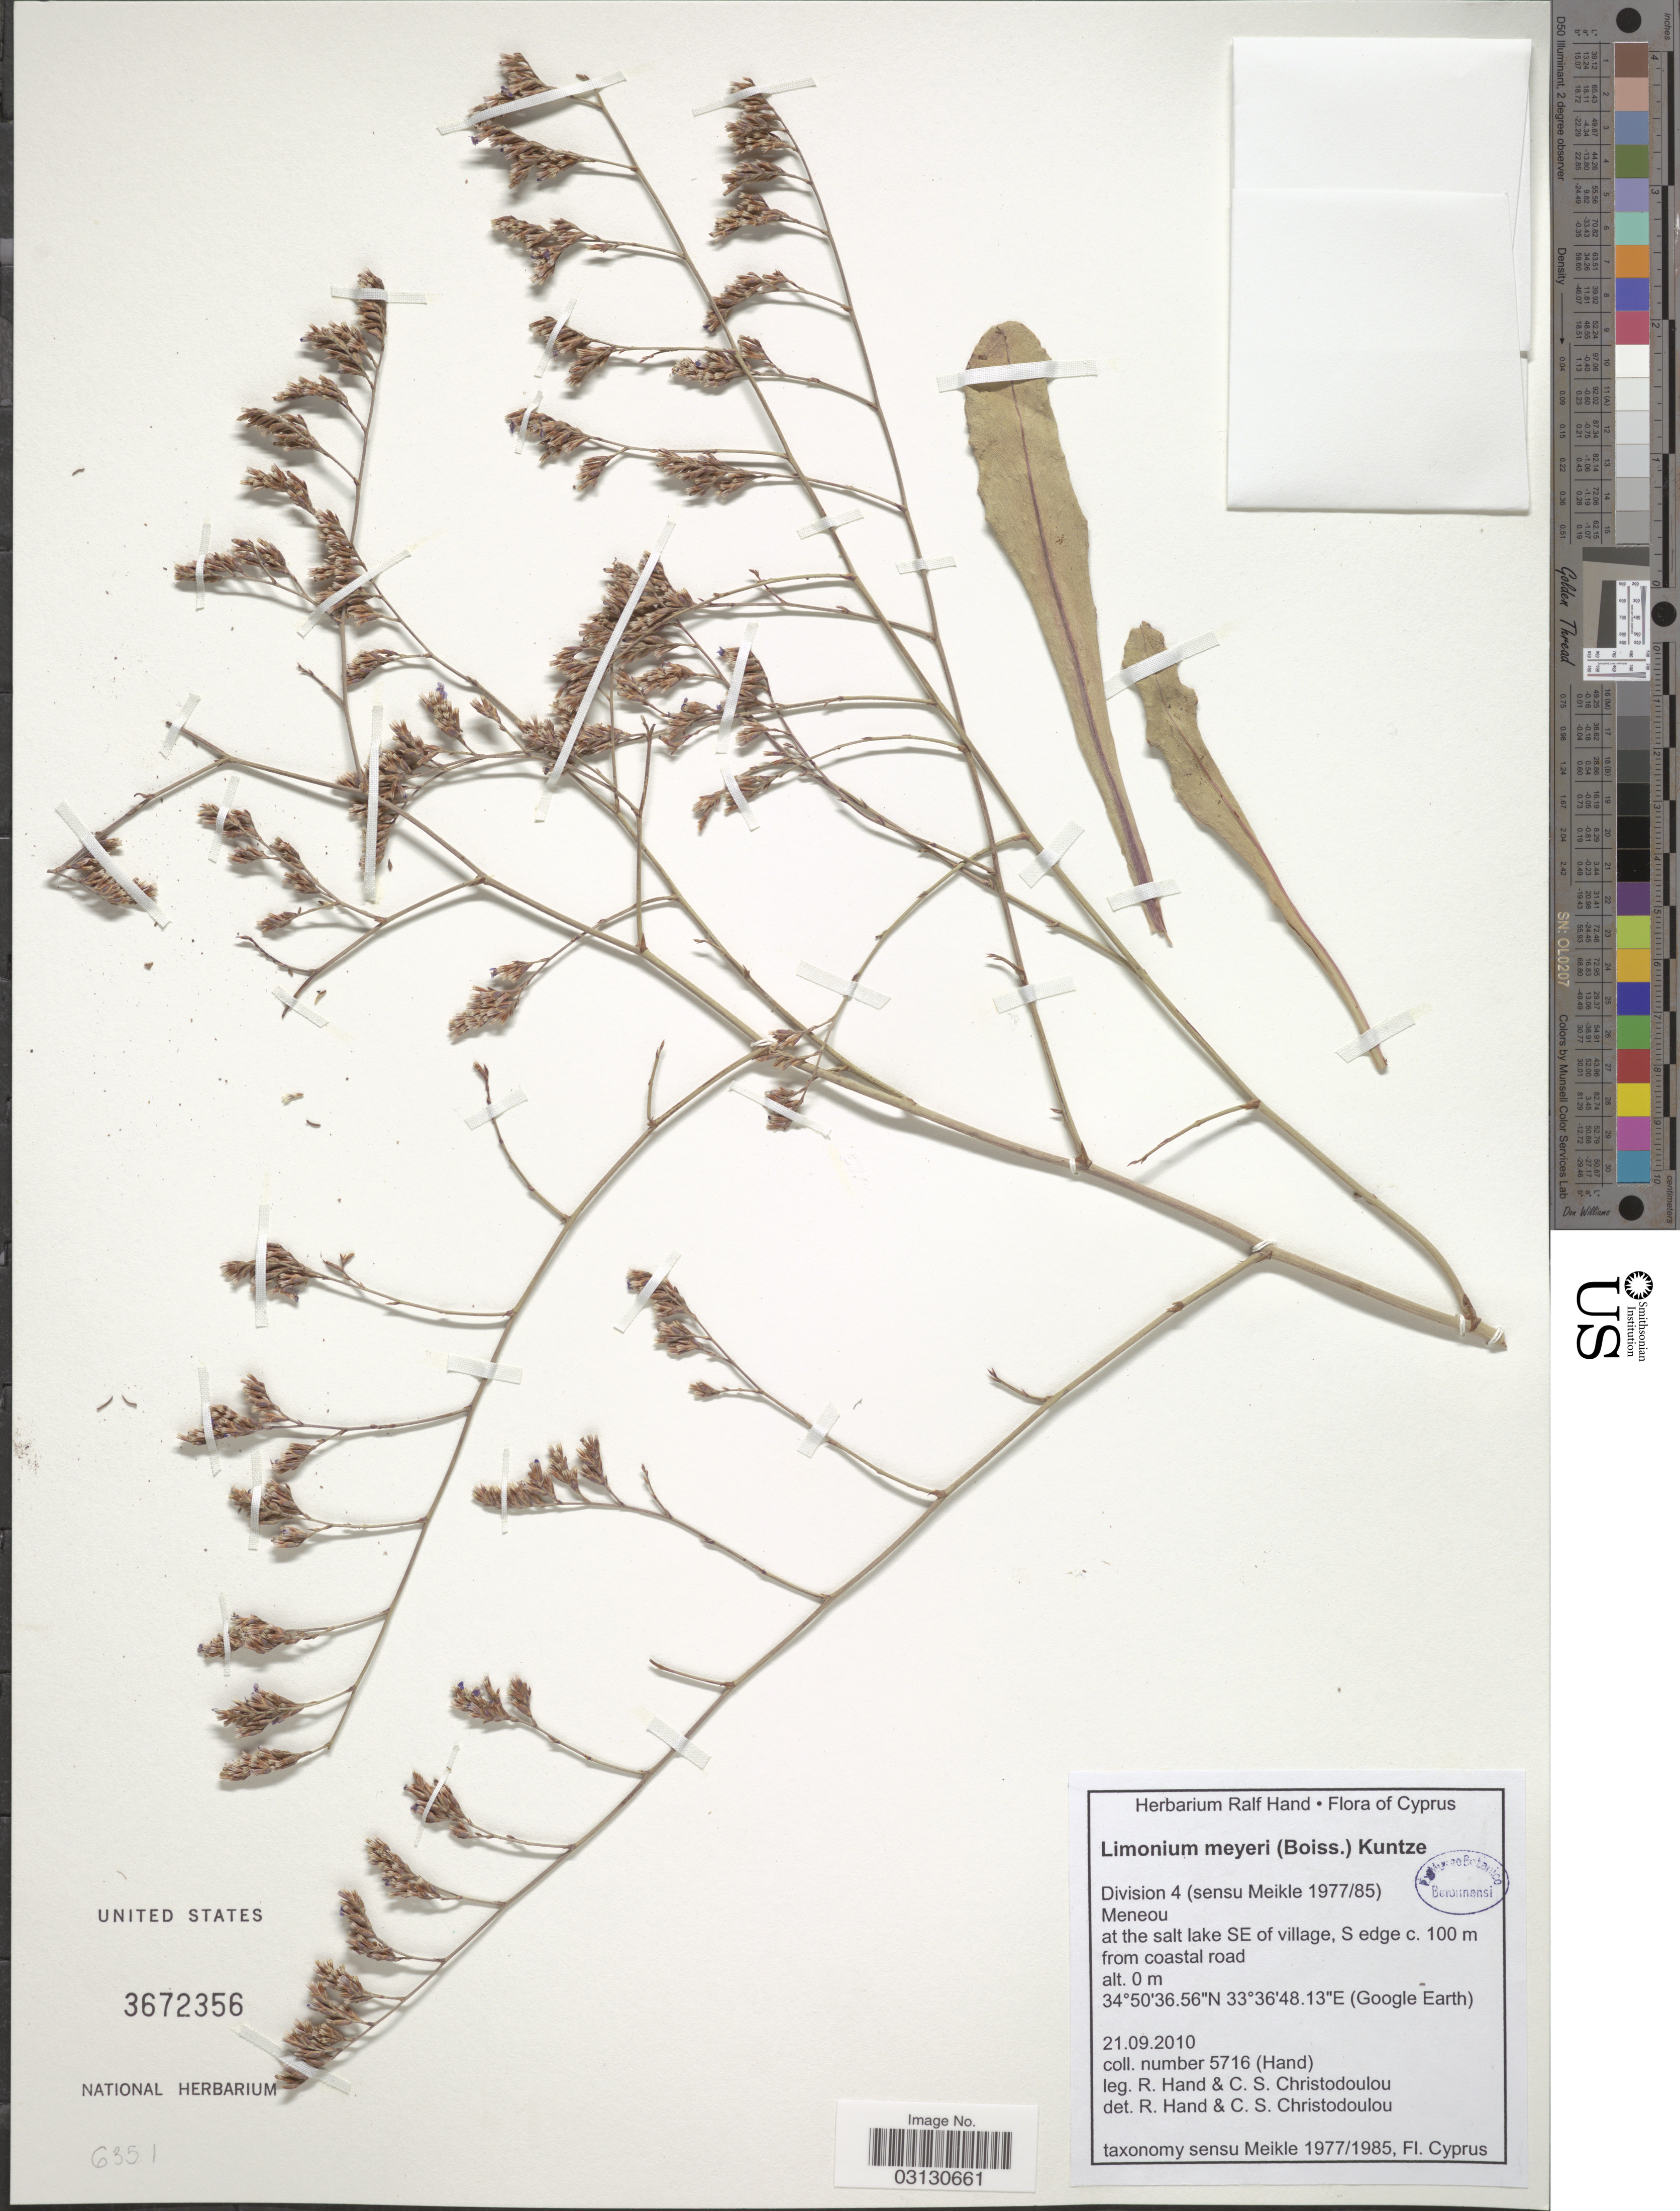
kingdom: Plantae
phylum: Tracheophyta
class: Magnoliopsida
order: Caryophyllales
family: Plumbaginaceae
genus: Limonium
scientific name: Limonium macrorhizon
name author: Kuntze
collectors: R. Hand & C. Christodoulou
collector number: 5716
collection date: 2010-09-21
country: Cyprus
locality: Division 4. Meneou, at the salt lake SE of village, S edge c. 100 m from coastal road.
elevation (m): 0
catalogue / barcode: US 3672356